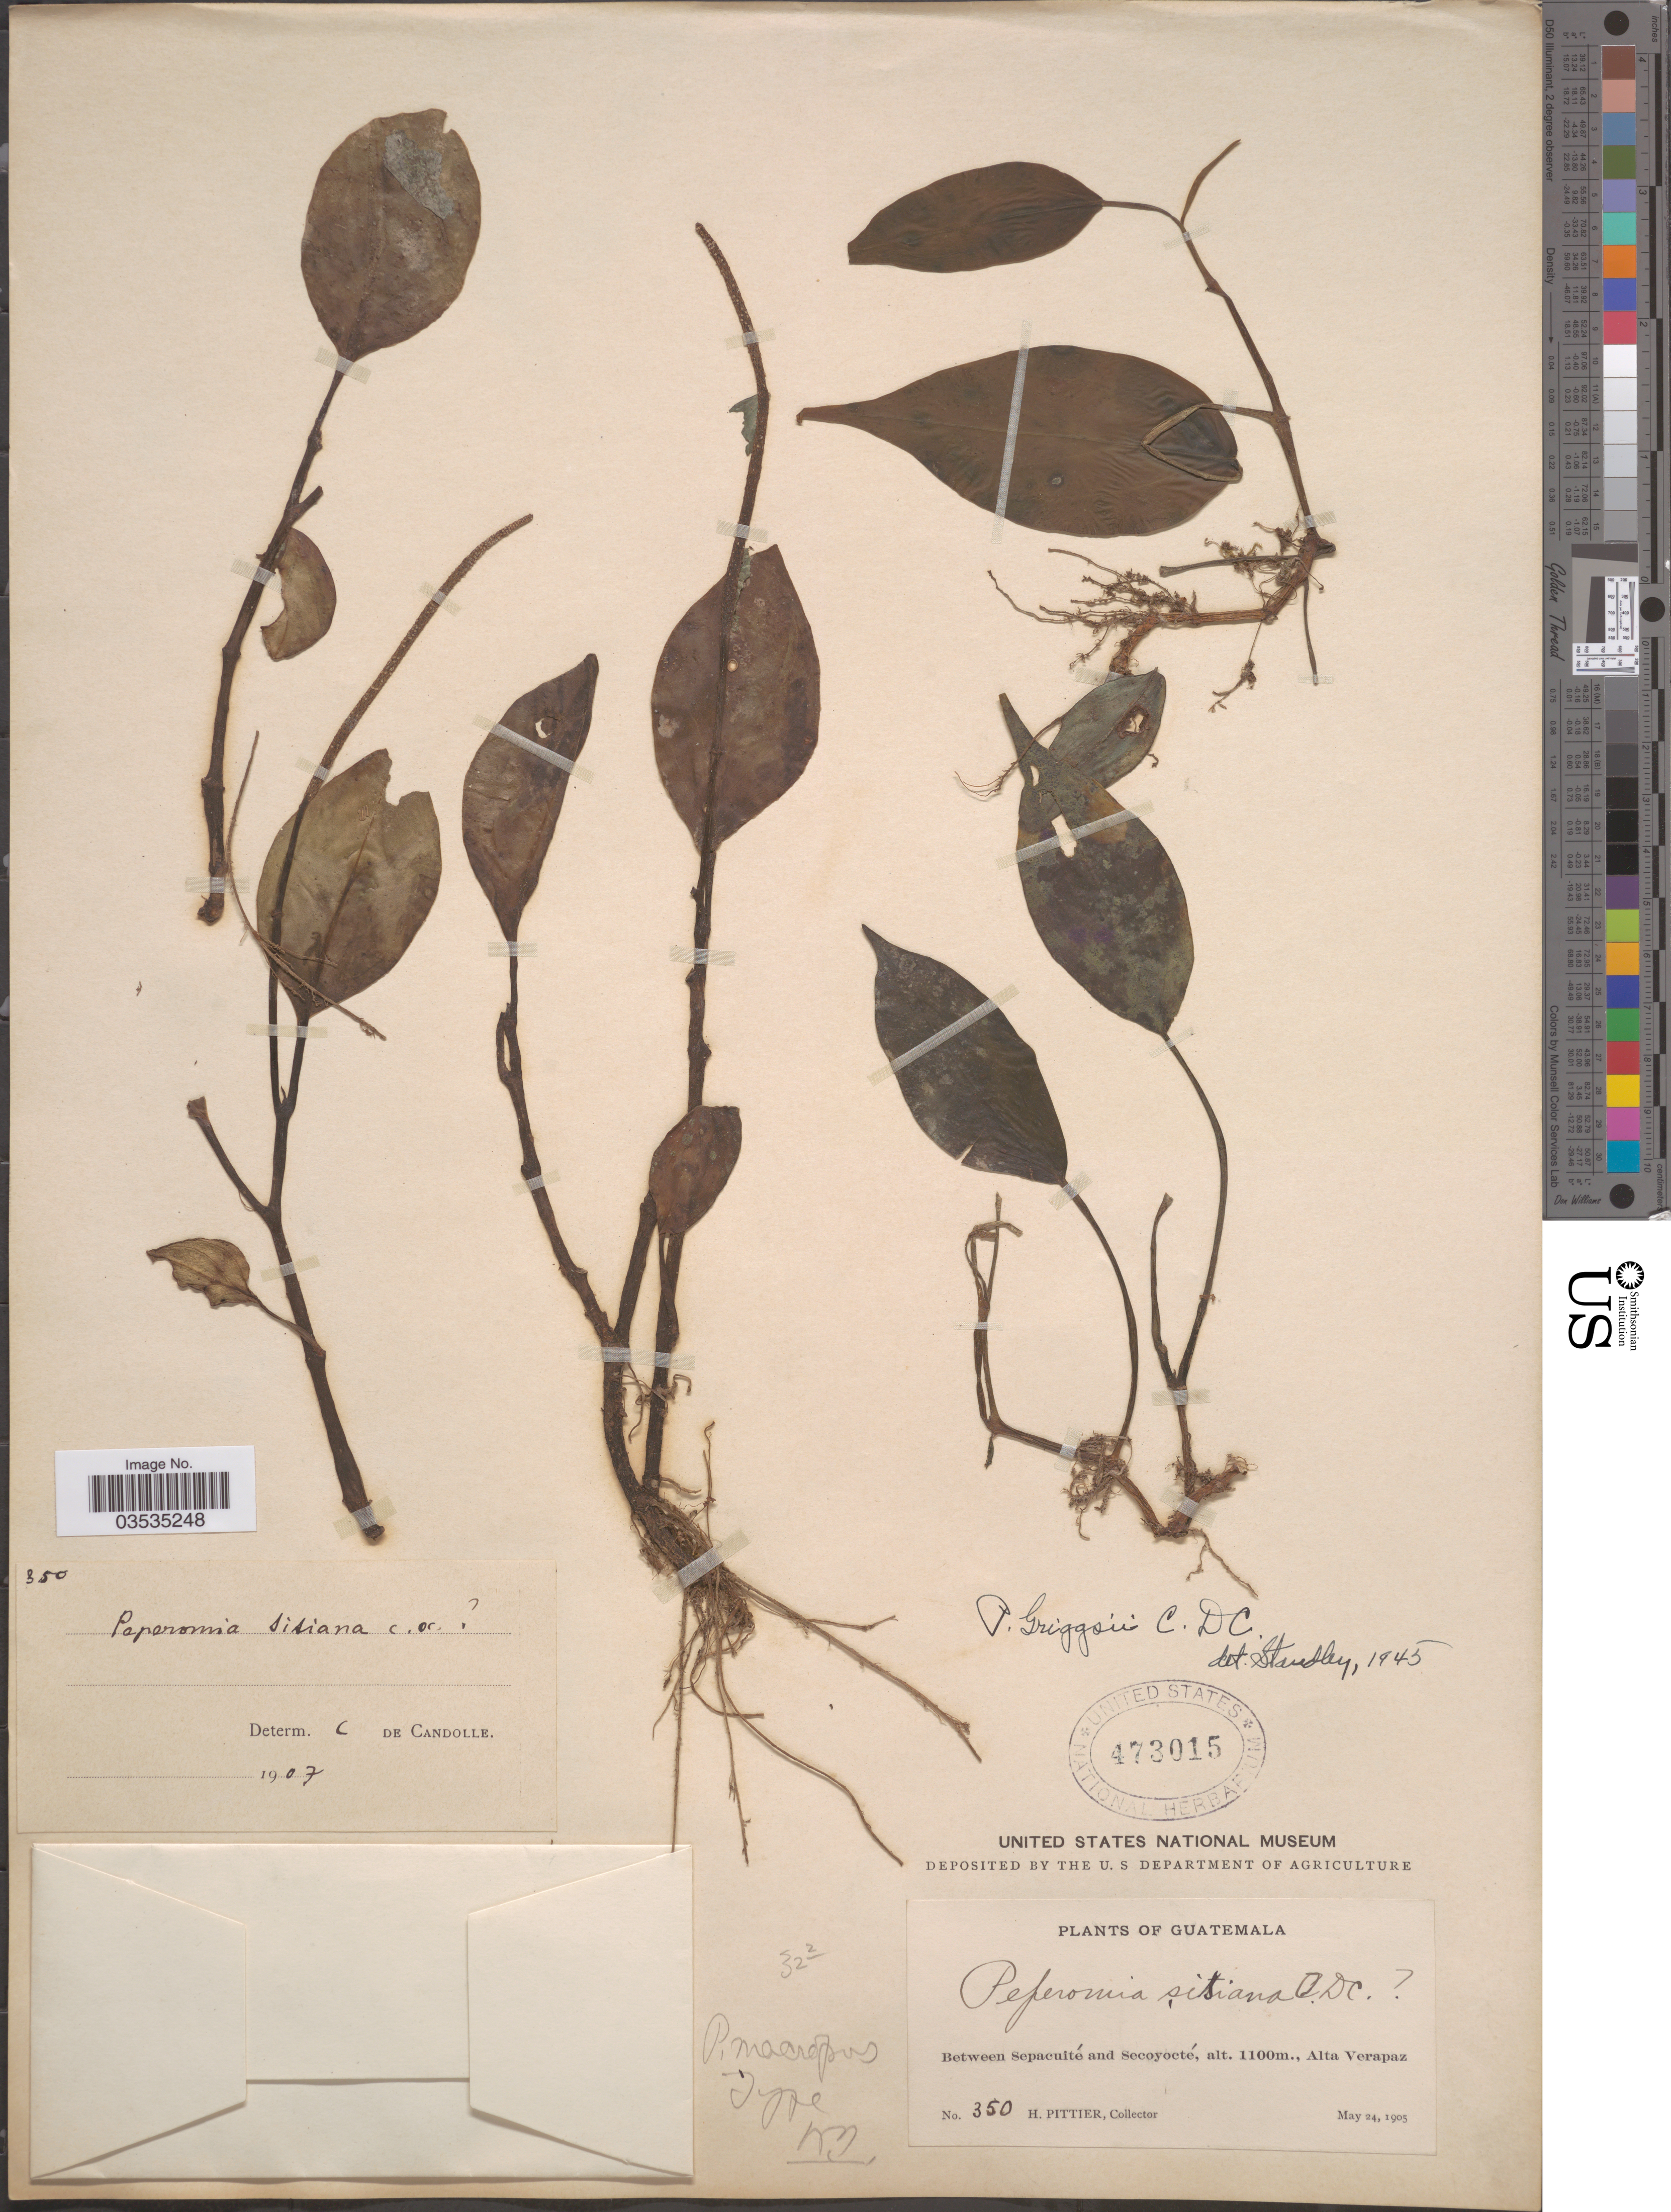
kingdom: Plantae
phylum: Tracheophyta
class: Magnoliopsida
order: Piperales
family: Piperaceae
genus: Peperomia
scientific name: Peperomia griggsii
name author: C. DC.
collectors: H. F. Pittier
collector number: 350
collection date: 1905-05-24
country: Guatemala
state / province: Alta Verapaz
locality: Between Sepacuité and Secoyocté.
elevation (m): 1100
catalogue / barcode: US 473015